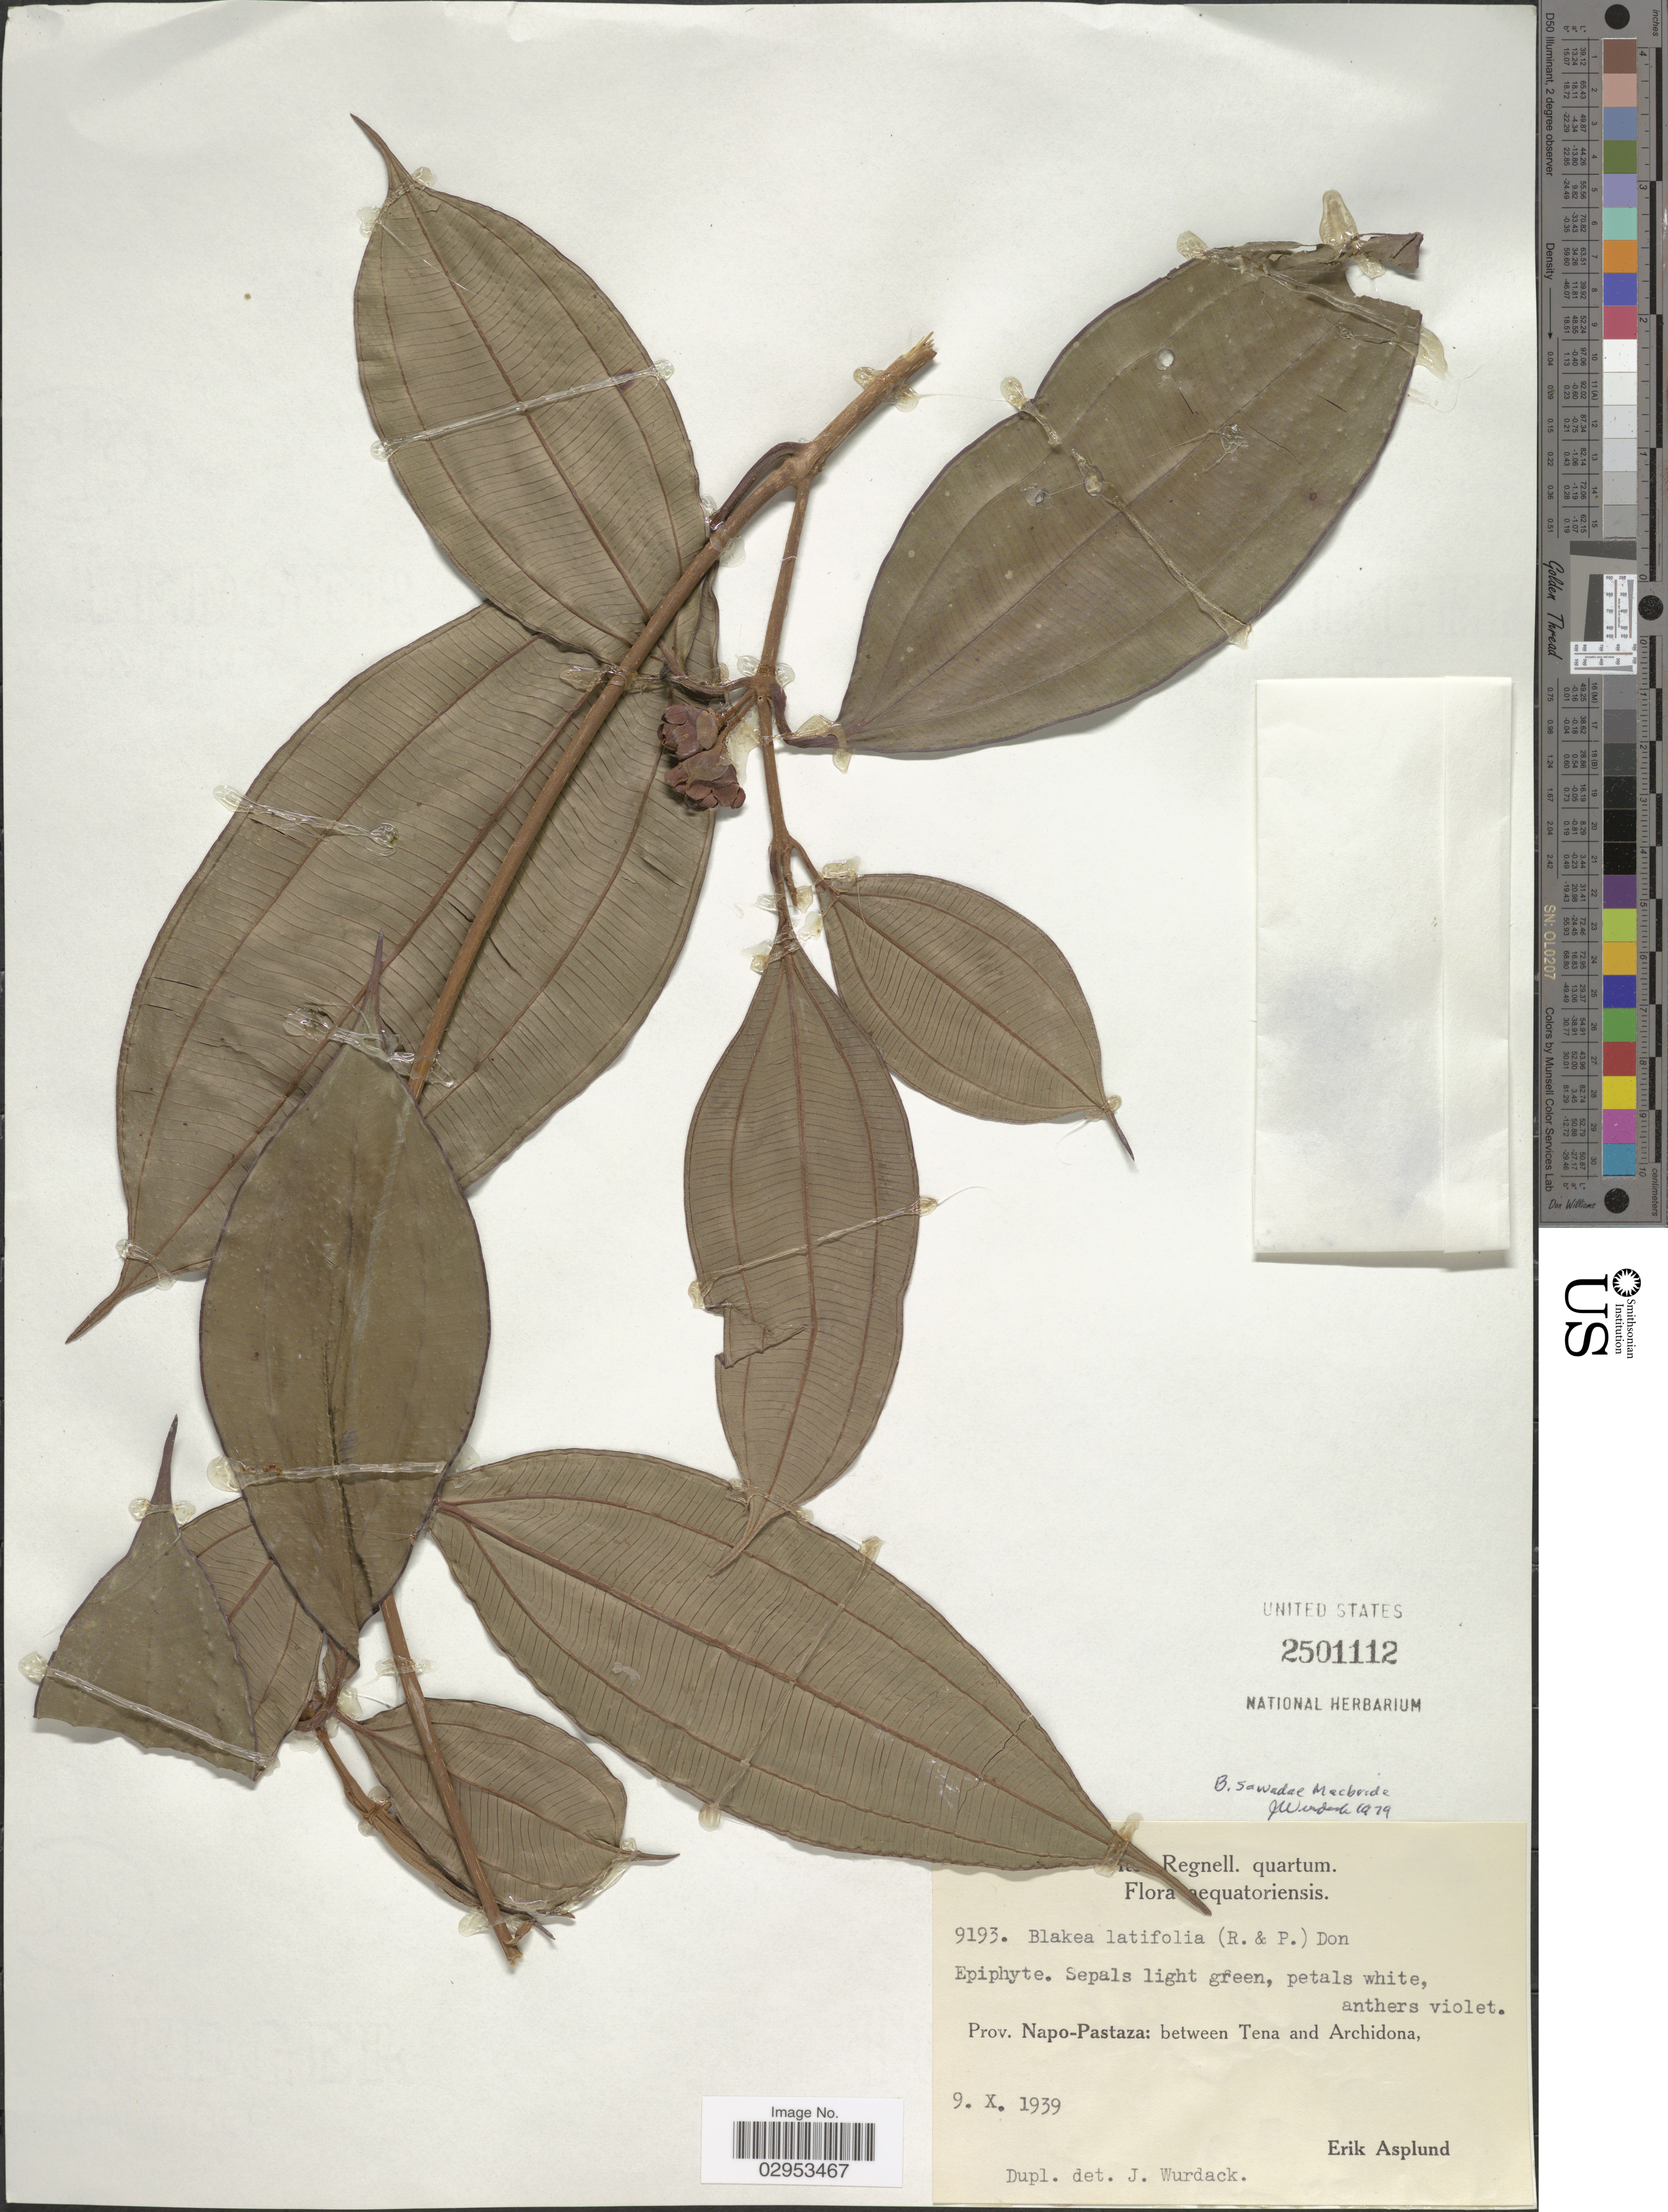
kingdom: Plantae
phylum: Tracheophyta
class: Magnoliopsida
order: Myrtales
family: Melastomataceae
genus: Blakea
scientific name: Blakea sawadae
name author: J.F. Macbr.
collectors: E. Asplund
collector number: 9193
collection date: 1939-10-09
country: Ecuador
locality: Prov. Napo-Pastaza: between Tena and Archidona.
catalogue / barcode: US 2501112